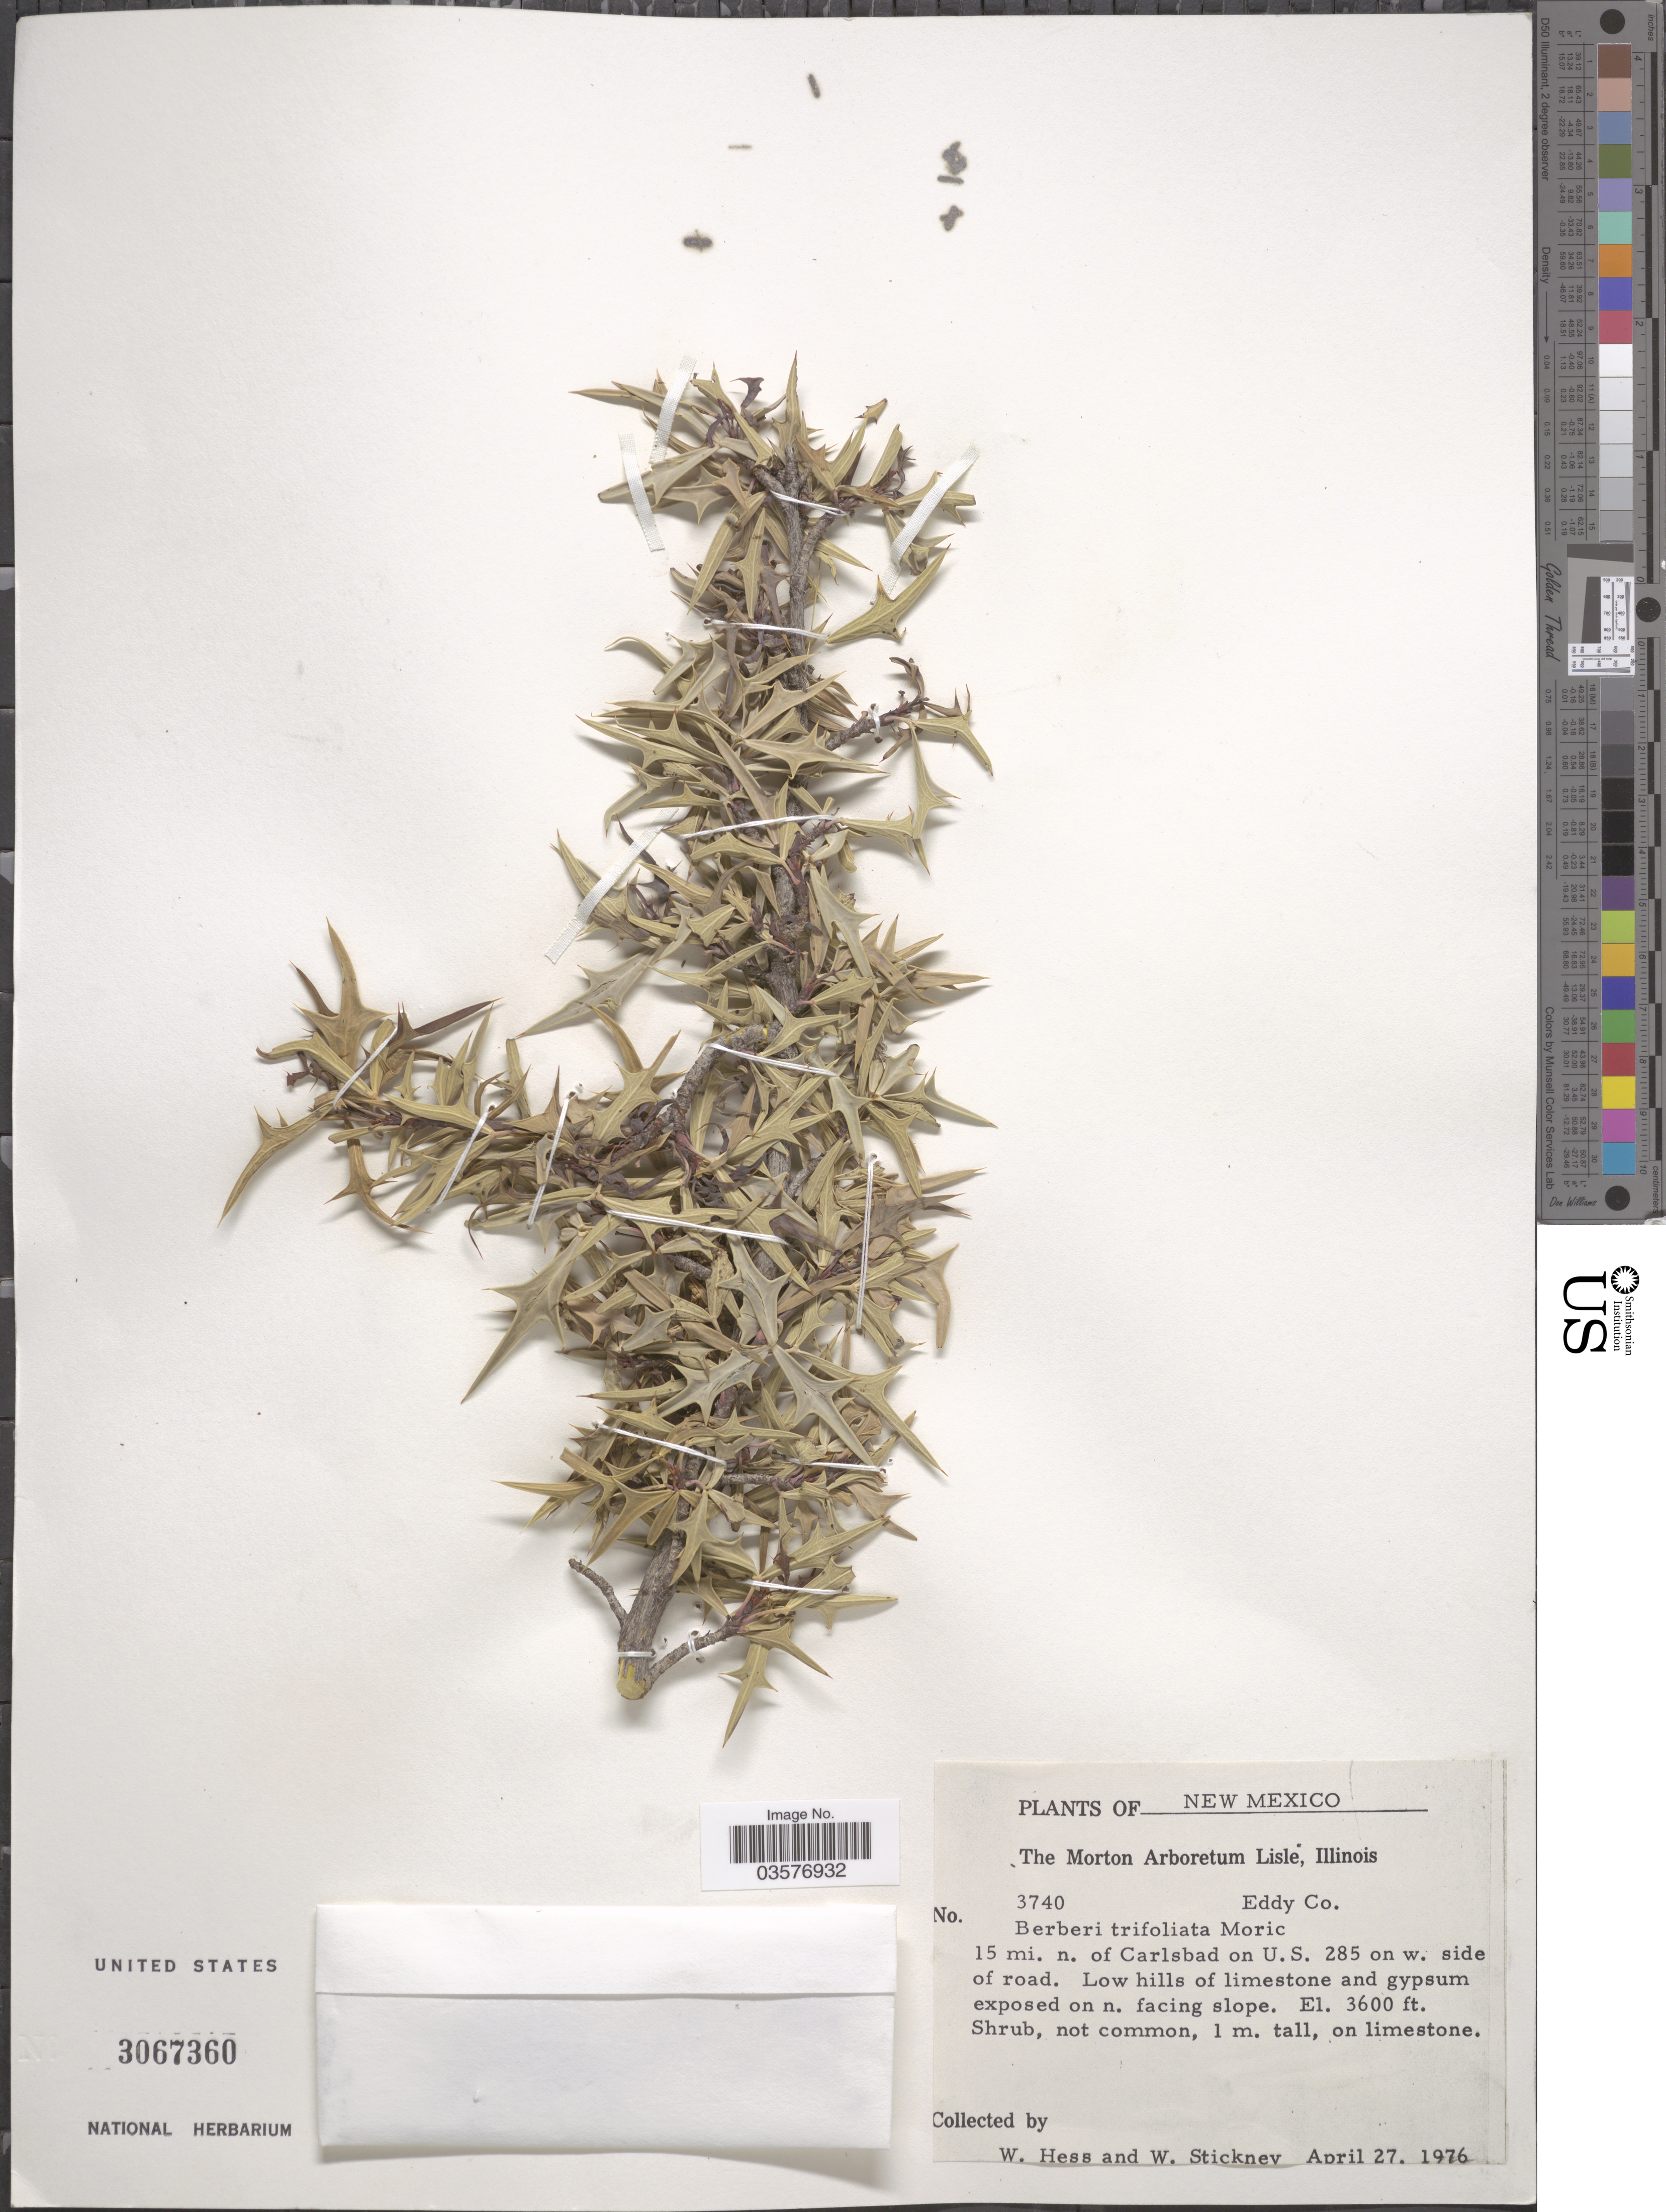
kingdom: Plantae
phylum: Tracheophyta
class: Magnoliopsida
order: Ranunculales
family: Berberidaceae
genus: Mahonia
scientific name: Mahonia trifoliolata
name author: (Monic.) Fedde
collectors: W. Hess & W. Stickney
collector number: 3740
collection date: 1976-04-27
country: United States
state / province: New Mexico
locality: Eddy Co. 15 mi. n. of Carlsbad on U.S. 285 on w. side of road. Low hills of limestone and gypsum exposed on n. facing slope.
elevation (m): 1097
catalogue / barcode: US 3067360